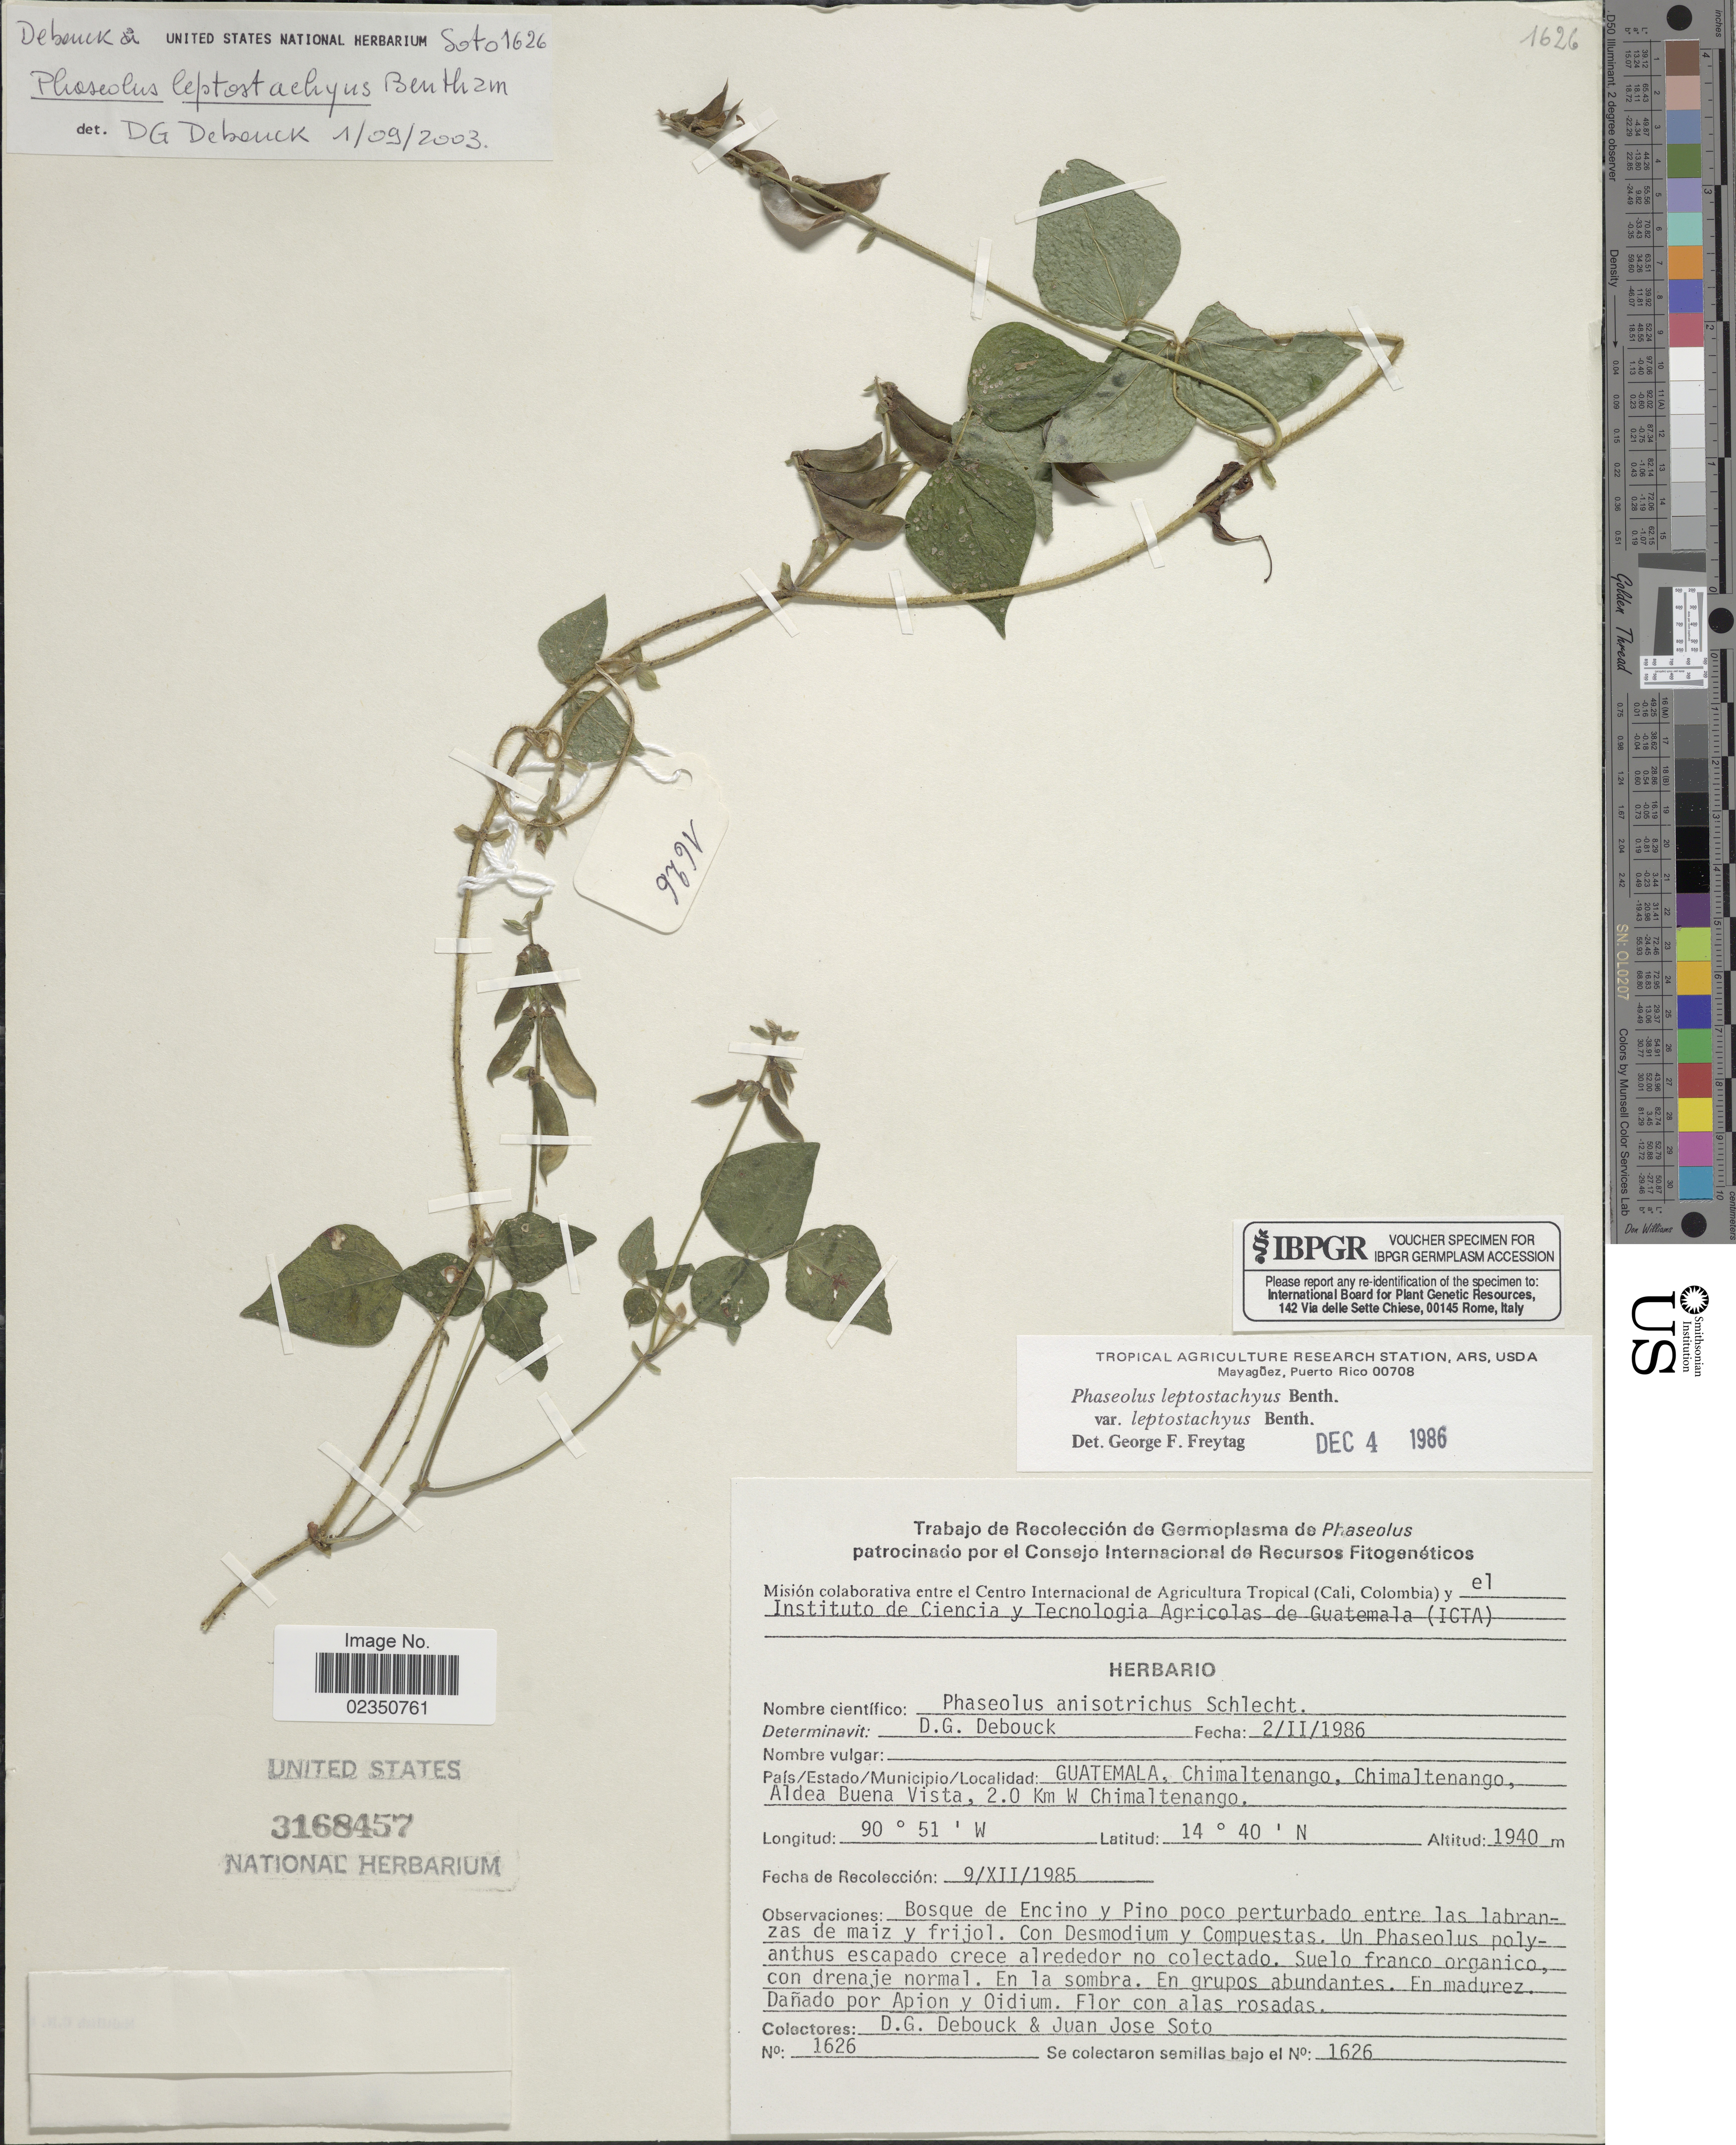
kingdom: Plantae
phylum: Tracheophyta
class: Magnoliopsida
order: Fabales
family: Fabaceae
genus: Phaseolus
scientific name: Phaseolus leptostachyus var. leptostachyus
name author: Benth.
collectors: D. Debouck & J. Soto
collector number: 1626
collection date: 1985-12-09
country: Guatemala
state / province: Chimaltenango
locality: Chimaltenango, Aldea Buena Vista, 2.0 km W Chimaltenango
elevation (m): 1940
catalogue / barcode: US 3168457